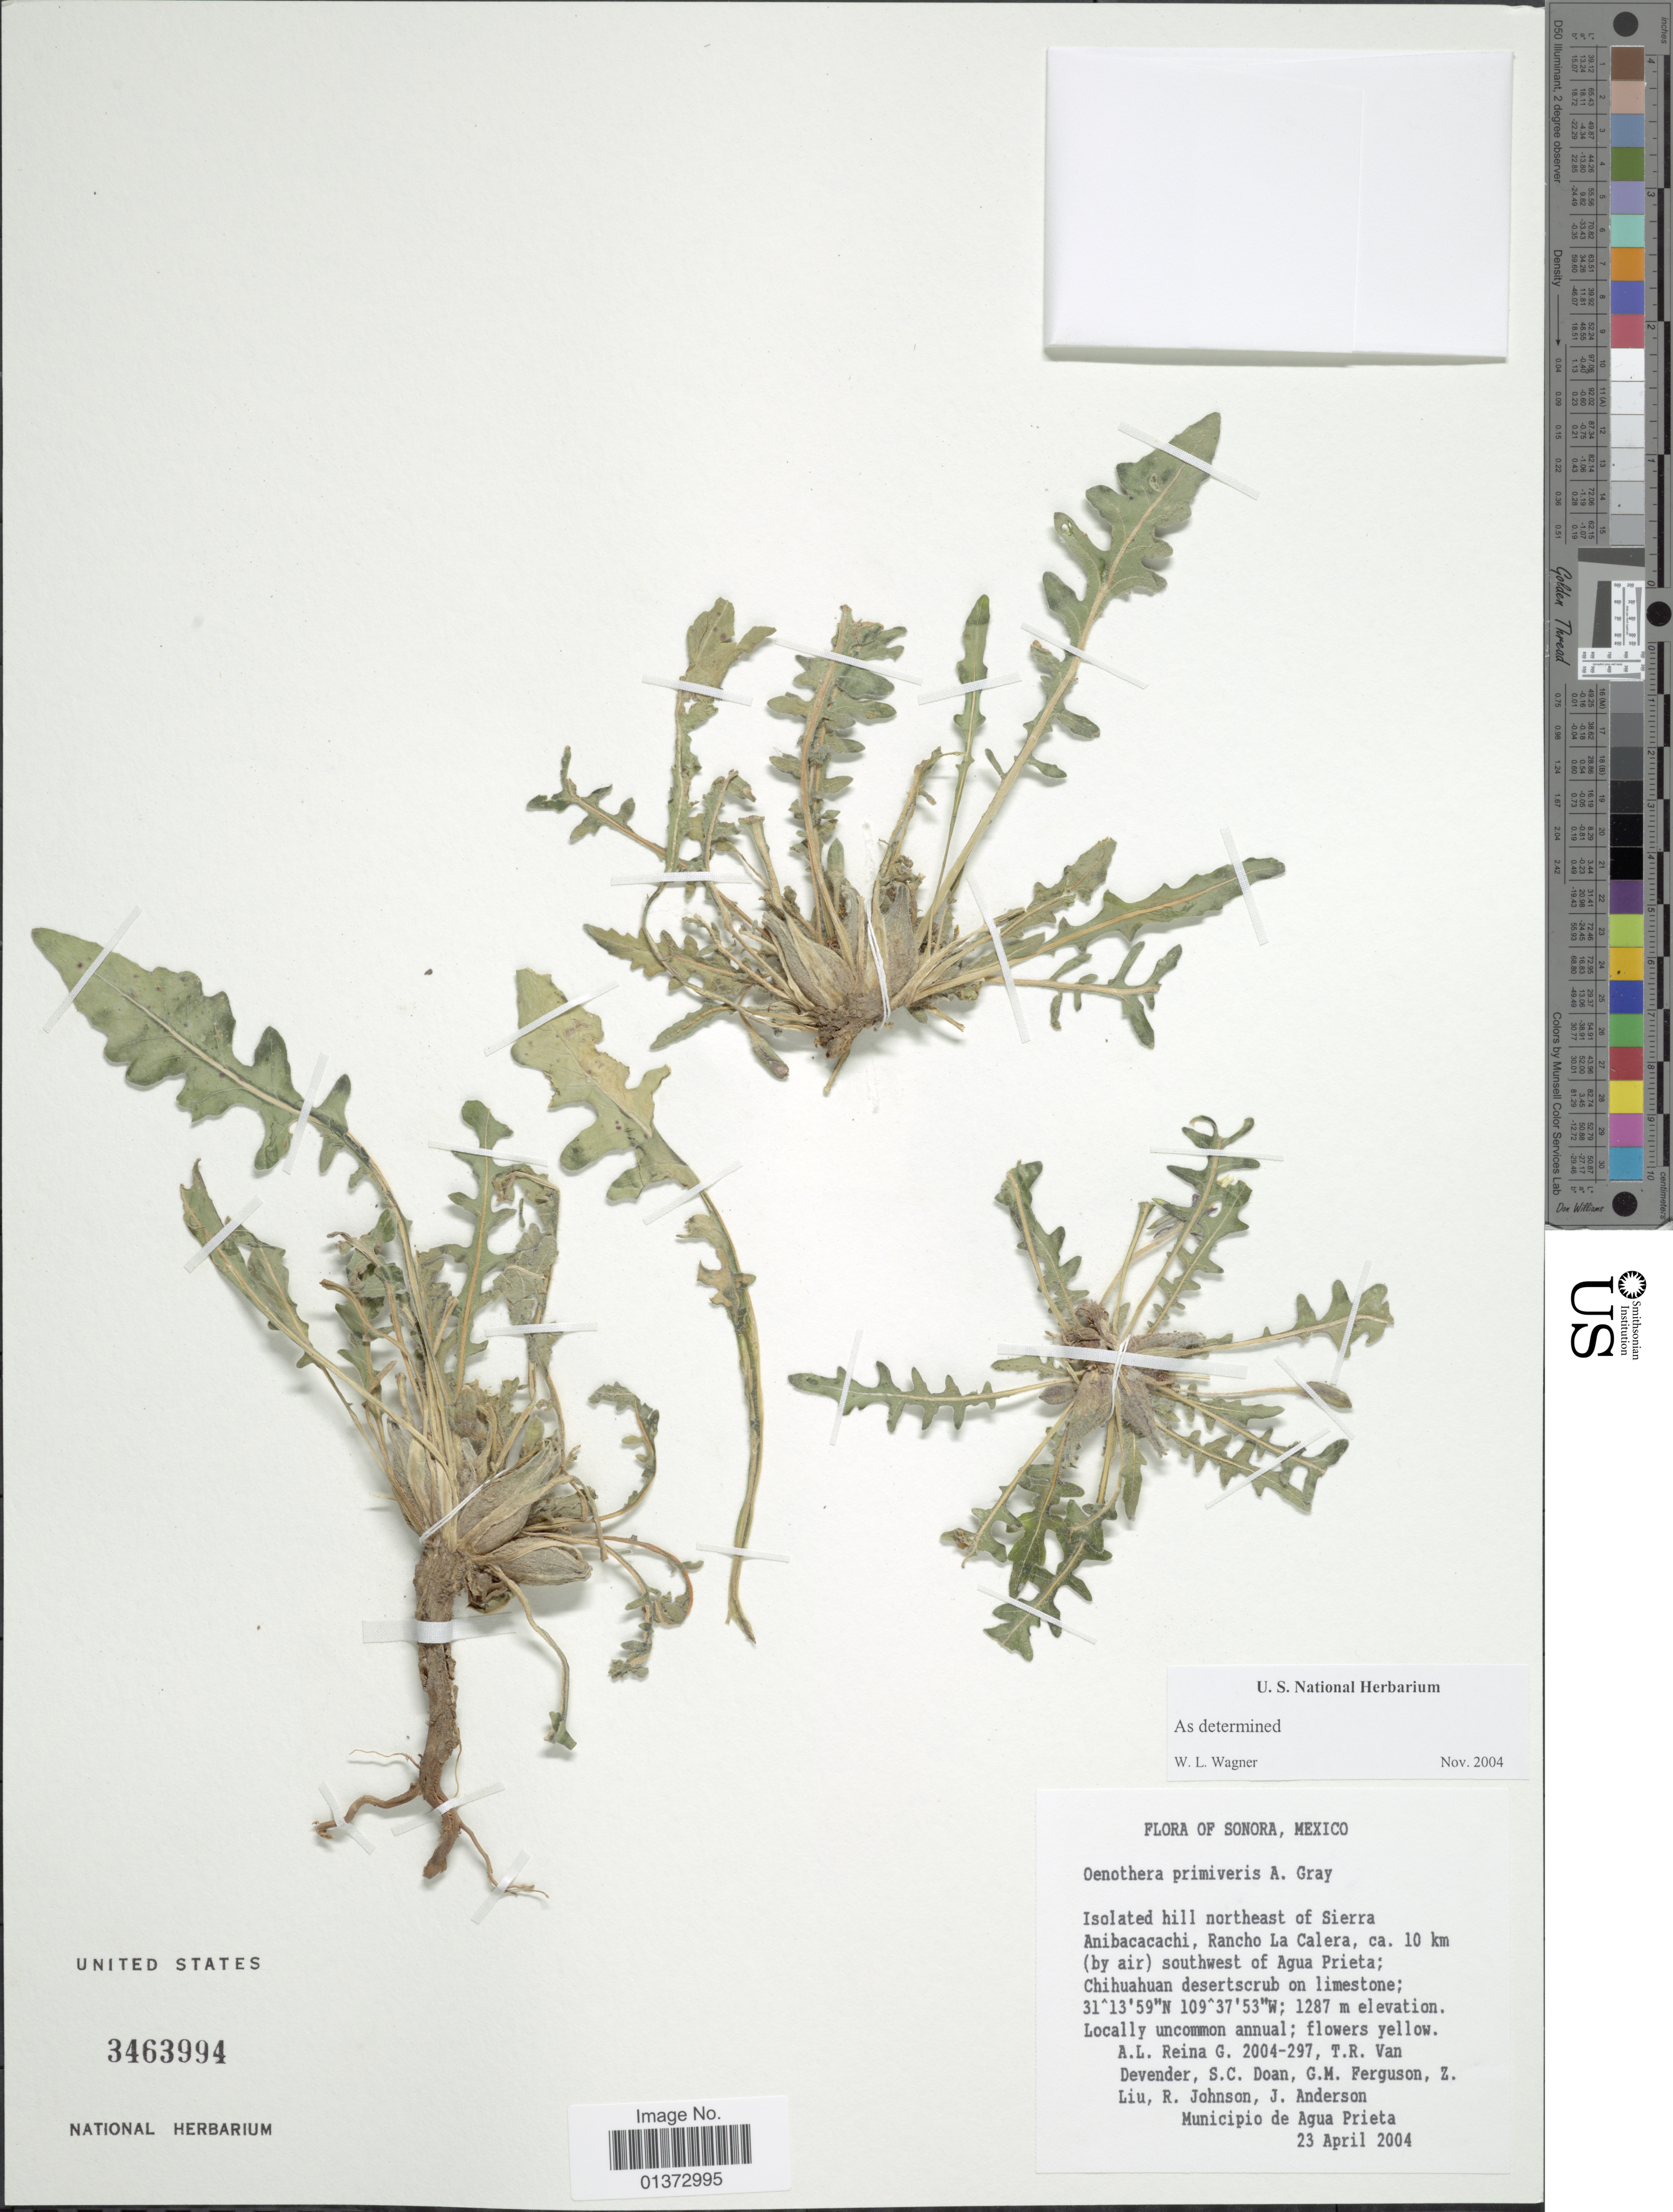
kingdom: Plantae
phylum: Tracheophyta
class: Magnoliopsida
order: Myrtales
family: Onagraceae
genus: Oenothera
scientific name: Oenothera primiveris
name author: A. Gray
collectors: A. L. Reina G., T. R. Van Devender, S. Doan, G. Ferguson & et al.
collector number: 2004-297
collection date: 2004-04-23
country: Mexico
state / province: Sonora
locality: Isolated hill northeast of Sierra Anibacacahi, Rancho La Calera, ca. 10 km (by air) southwest of Agua Prieta; Chihuahuan desertscrub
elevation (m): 1287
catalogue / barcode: US 3463994